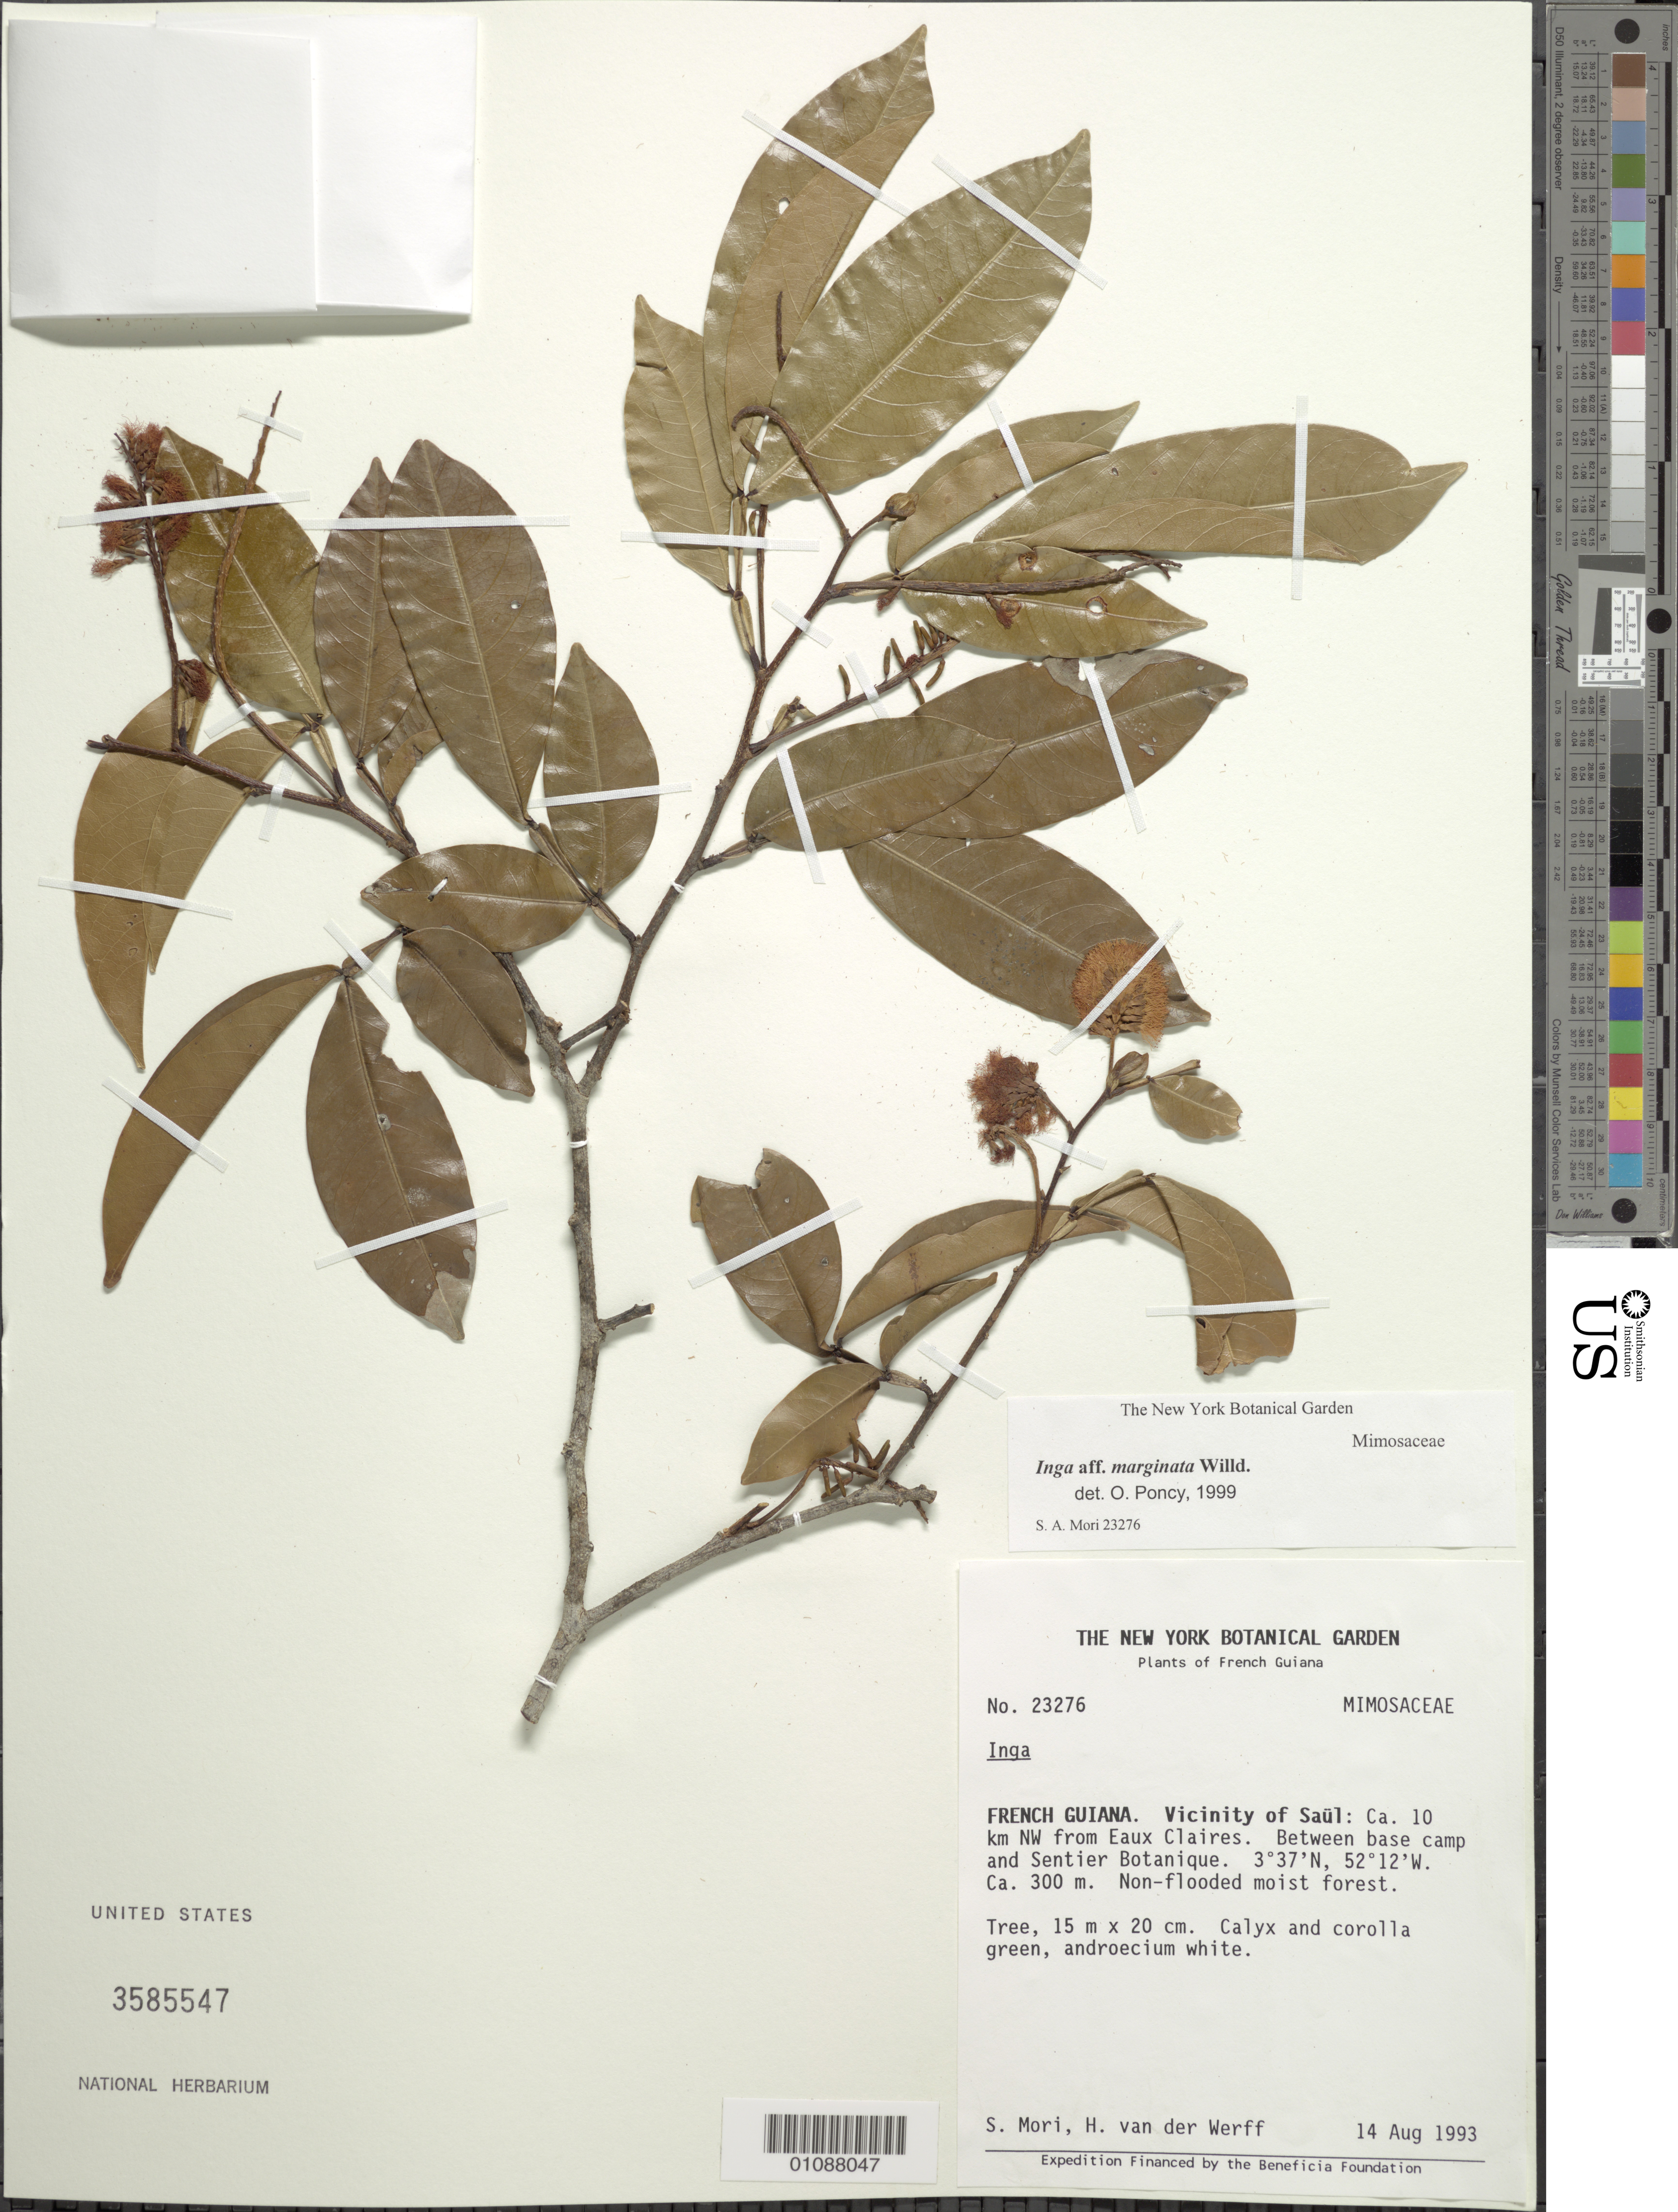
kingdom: Plantae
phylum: Tracheophyta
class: Magnoliopsida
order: Fabales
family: Fabaceae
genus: Inga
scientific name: Inga marginata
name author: Willd.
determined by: Poncy, O.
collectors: S. Mori & H. van der Werff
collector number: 23276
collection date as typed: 14-Aug-93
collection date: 1993-08-14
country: French Guiana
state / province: Saint-Laurent-du-Maroni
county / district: Saül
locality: Saül and vic., ca. 10 km NW from Eaux Claires, between Base camp and Sentier Botanique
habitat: Non-flooded moist forest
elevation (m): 300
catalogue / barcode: US 3585547